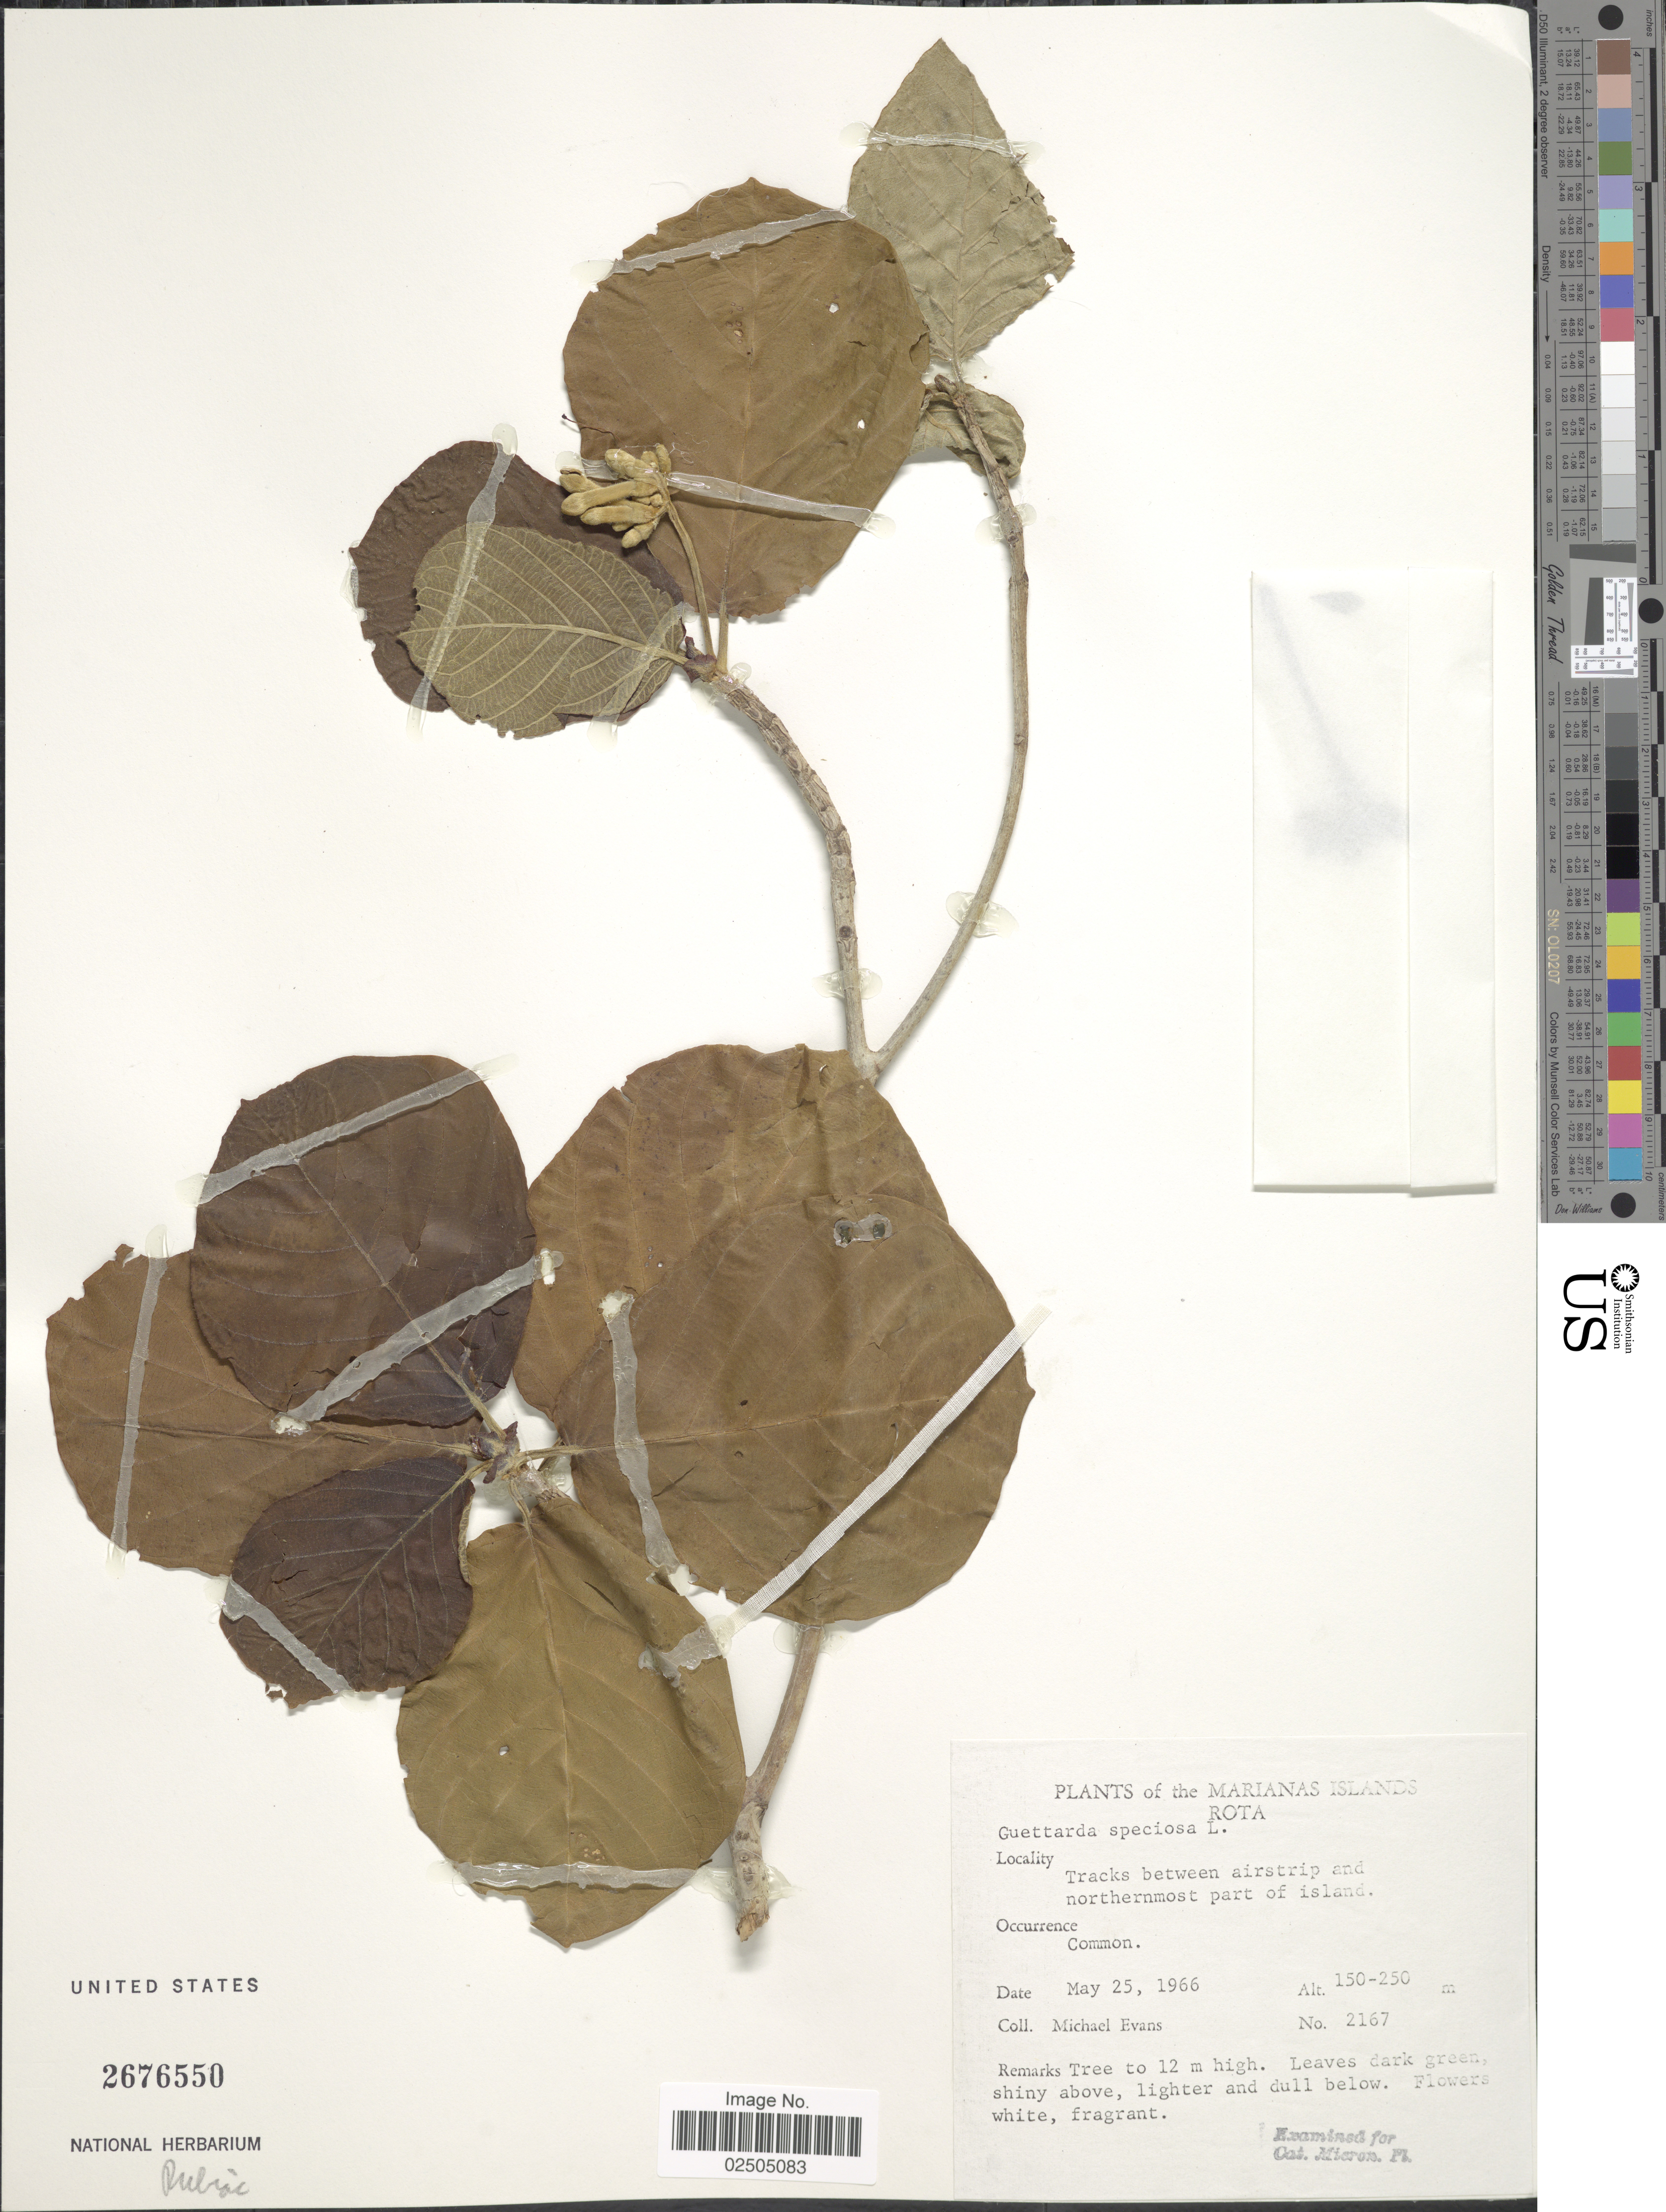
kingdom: Plantae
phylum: Tracheophyta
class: Magnoliopsida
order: Gentianales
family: Rubiaceae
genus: Guettarda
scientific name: Guettarda speciosa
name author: L.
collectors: M. Evans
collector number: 2167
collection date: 1966-05-25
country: Northern Mariana Islands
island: Rota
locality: Rota, Tracks between airstrip and northernmost part of island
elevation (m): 150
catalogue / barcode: US 2676550